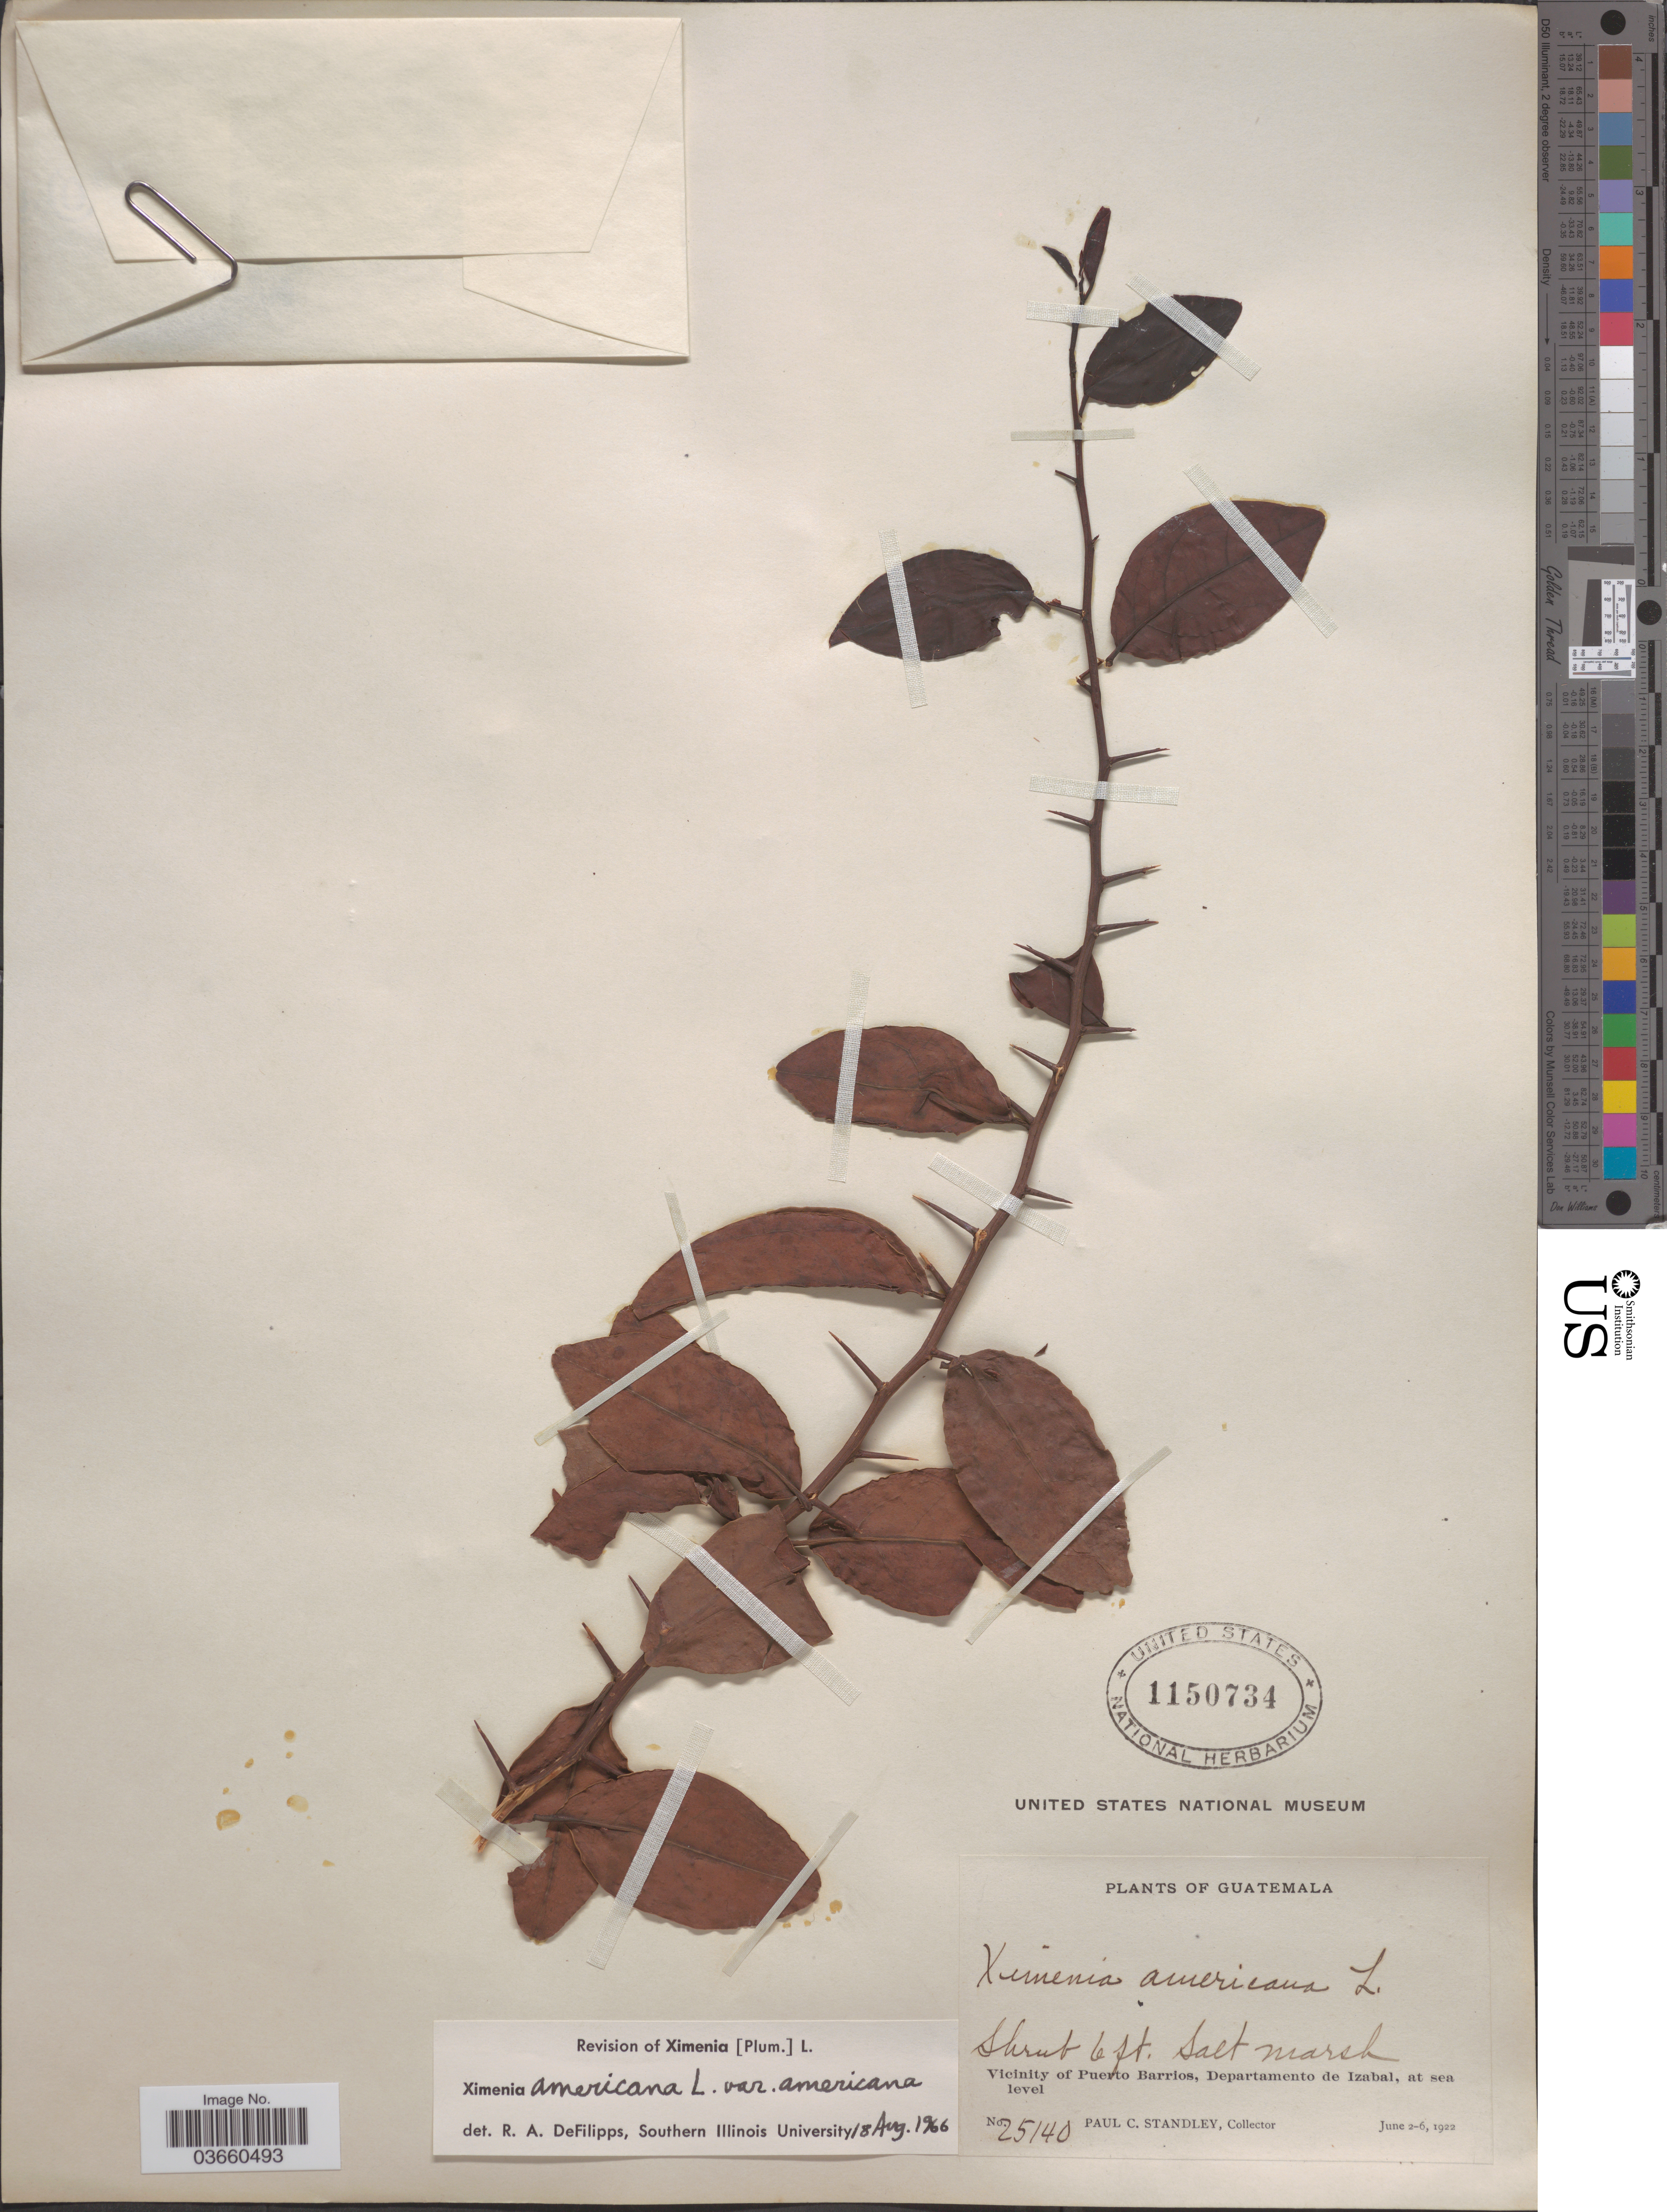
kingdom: Plantae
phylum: Tracheophyta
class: Magnoliopsida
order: Santalales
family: Ximeniaceae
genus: Ximenia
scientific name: Ximenia americana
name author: L.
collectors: P. C. Standley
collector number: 25140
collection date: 1922-06-02/1922-06-06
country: Guatemala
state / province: Izabal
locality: Vicinity of Puerto Barrios, Departamento de Izabal.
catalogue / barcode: US 1150734